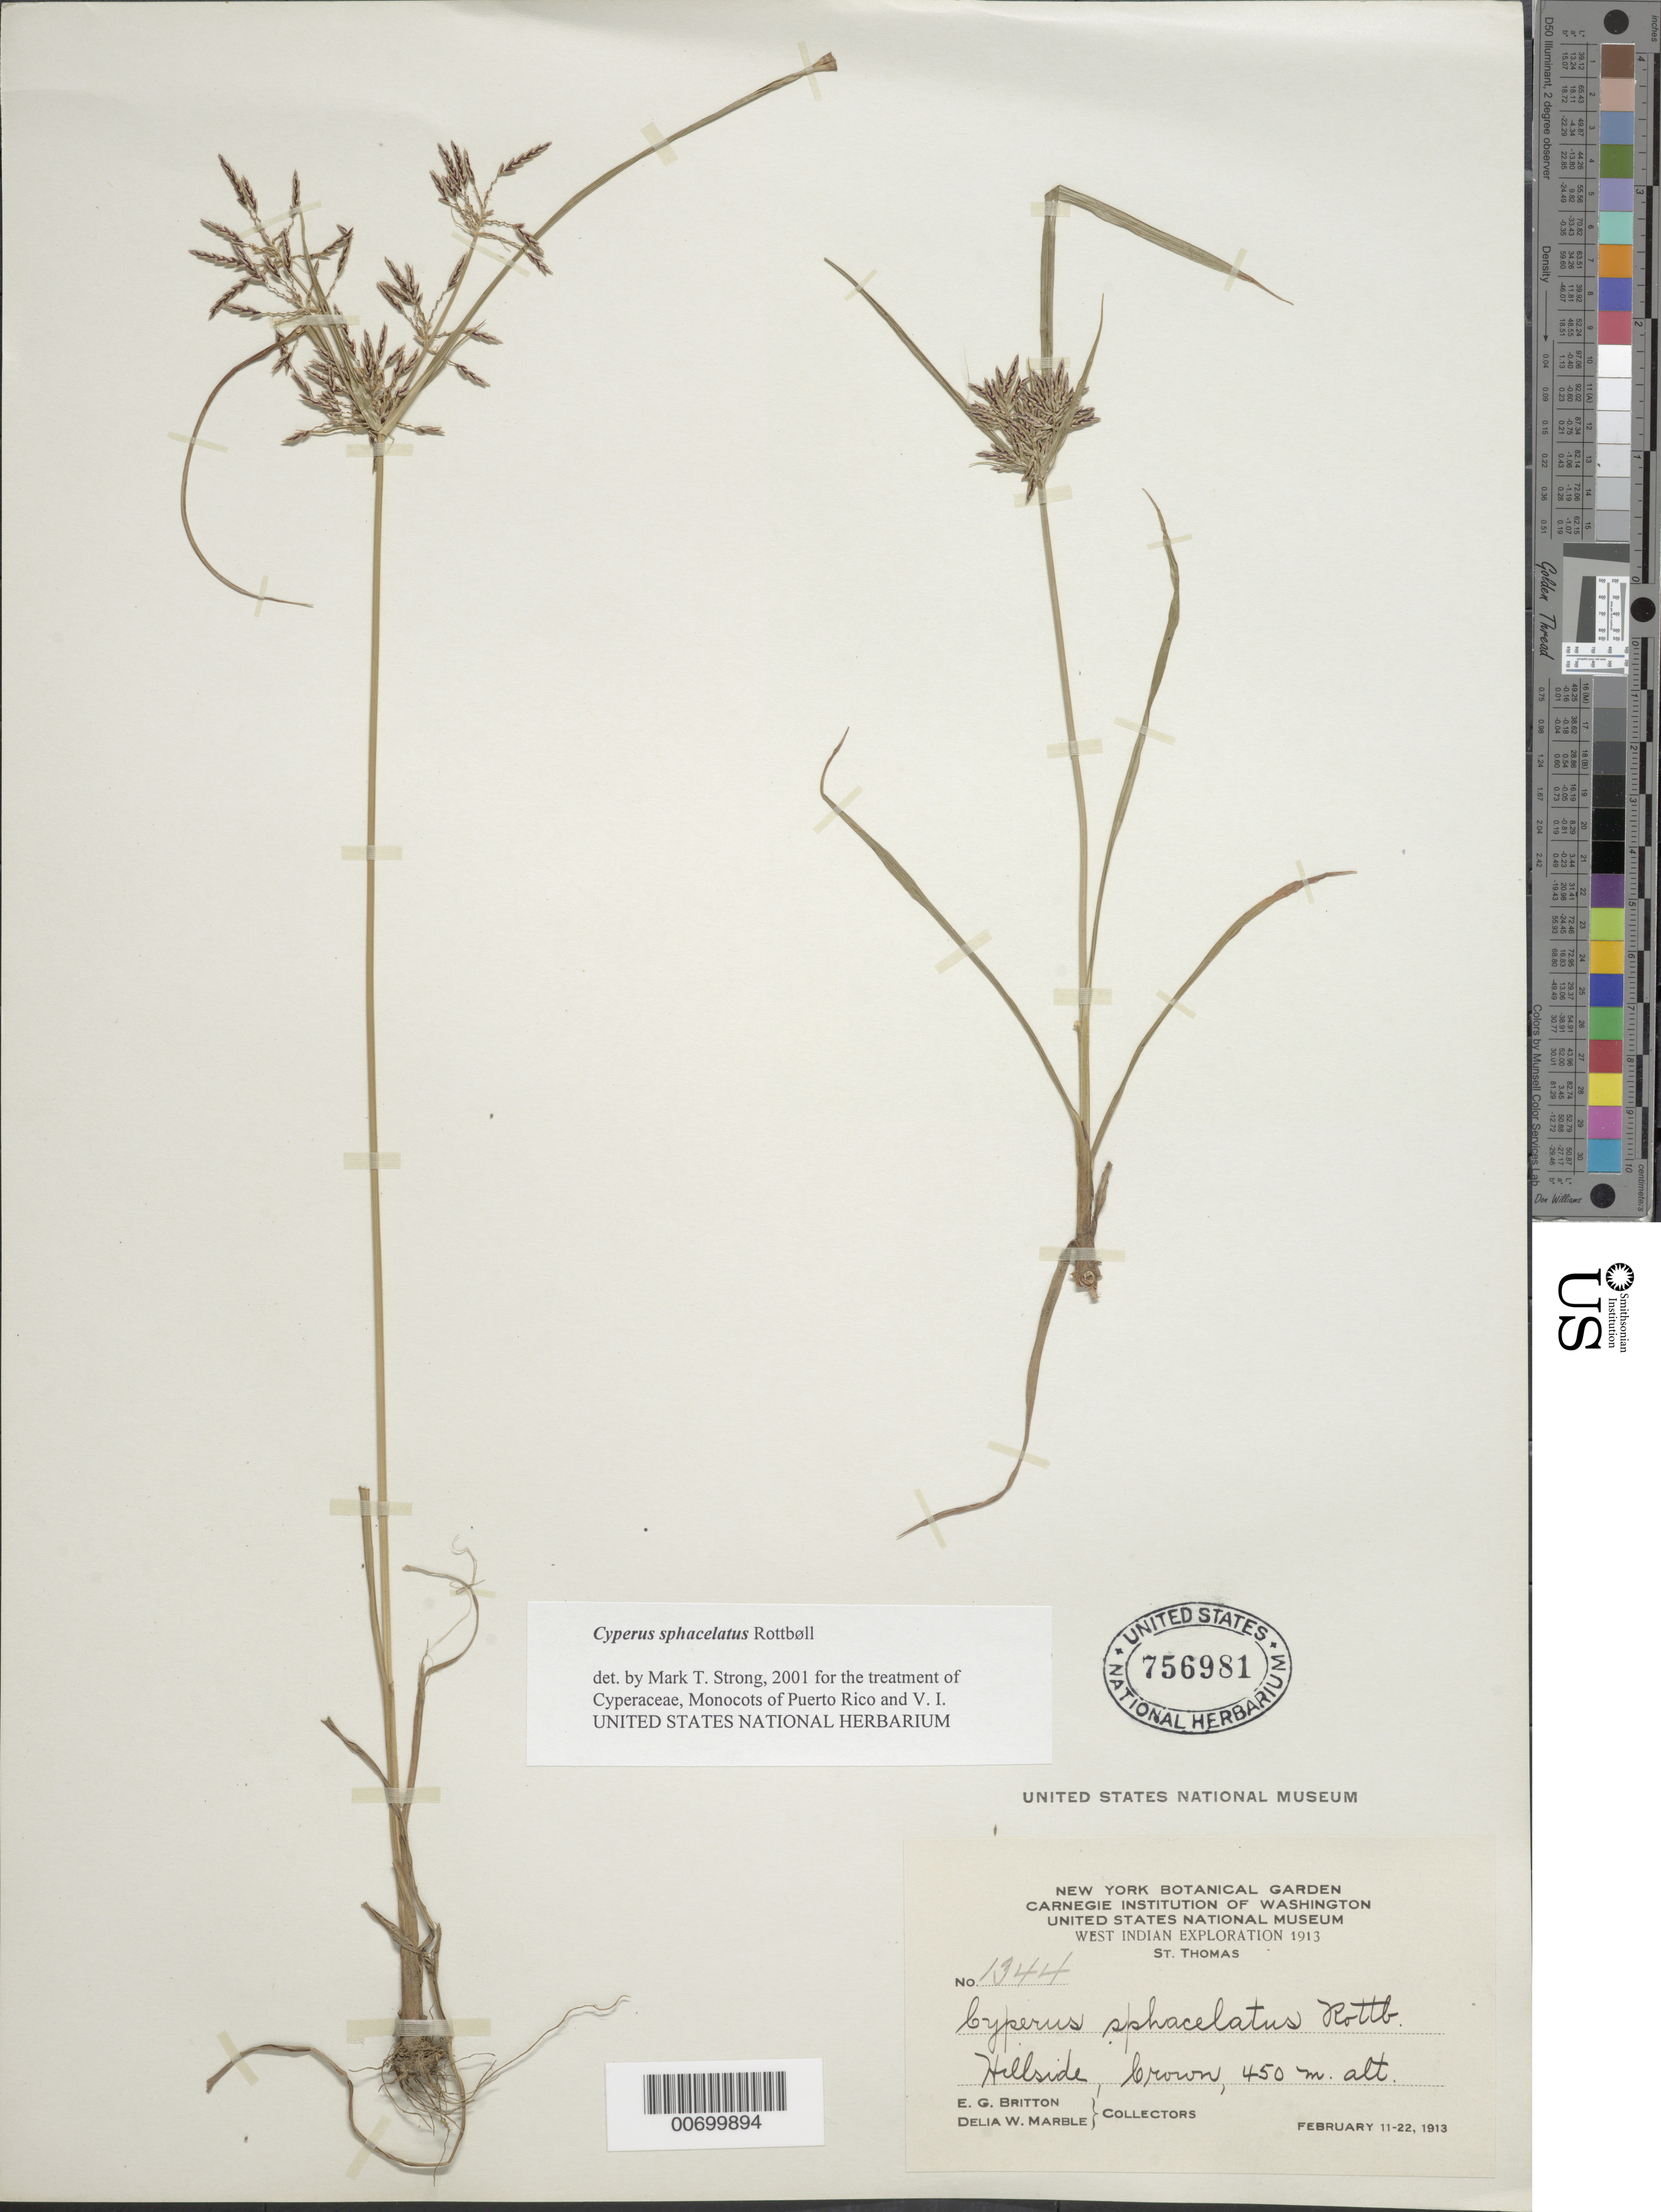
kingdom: Plantae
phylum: Tracheophyta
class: Liliopsida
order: Poales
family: Cyperaceae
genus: Cyperus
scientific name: Cyperus sphacelatus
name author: Rottb.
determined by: Strong, M. T., (US), Smithsonian Institution - National Museum of Natural History (UNITED STATES)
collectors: E. G. Britton & D. W. Marble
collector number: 1344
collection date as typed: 11 Feb 1913 to 22 Feb 1913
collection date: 1913-02-11/1913-02-22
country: U.S. Virgin Islands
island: St. Thomas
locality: St. Thomas: Crown.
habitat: Hillside.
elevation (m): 450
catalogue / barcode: US 756981